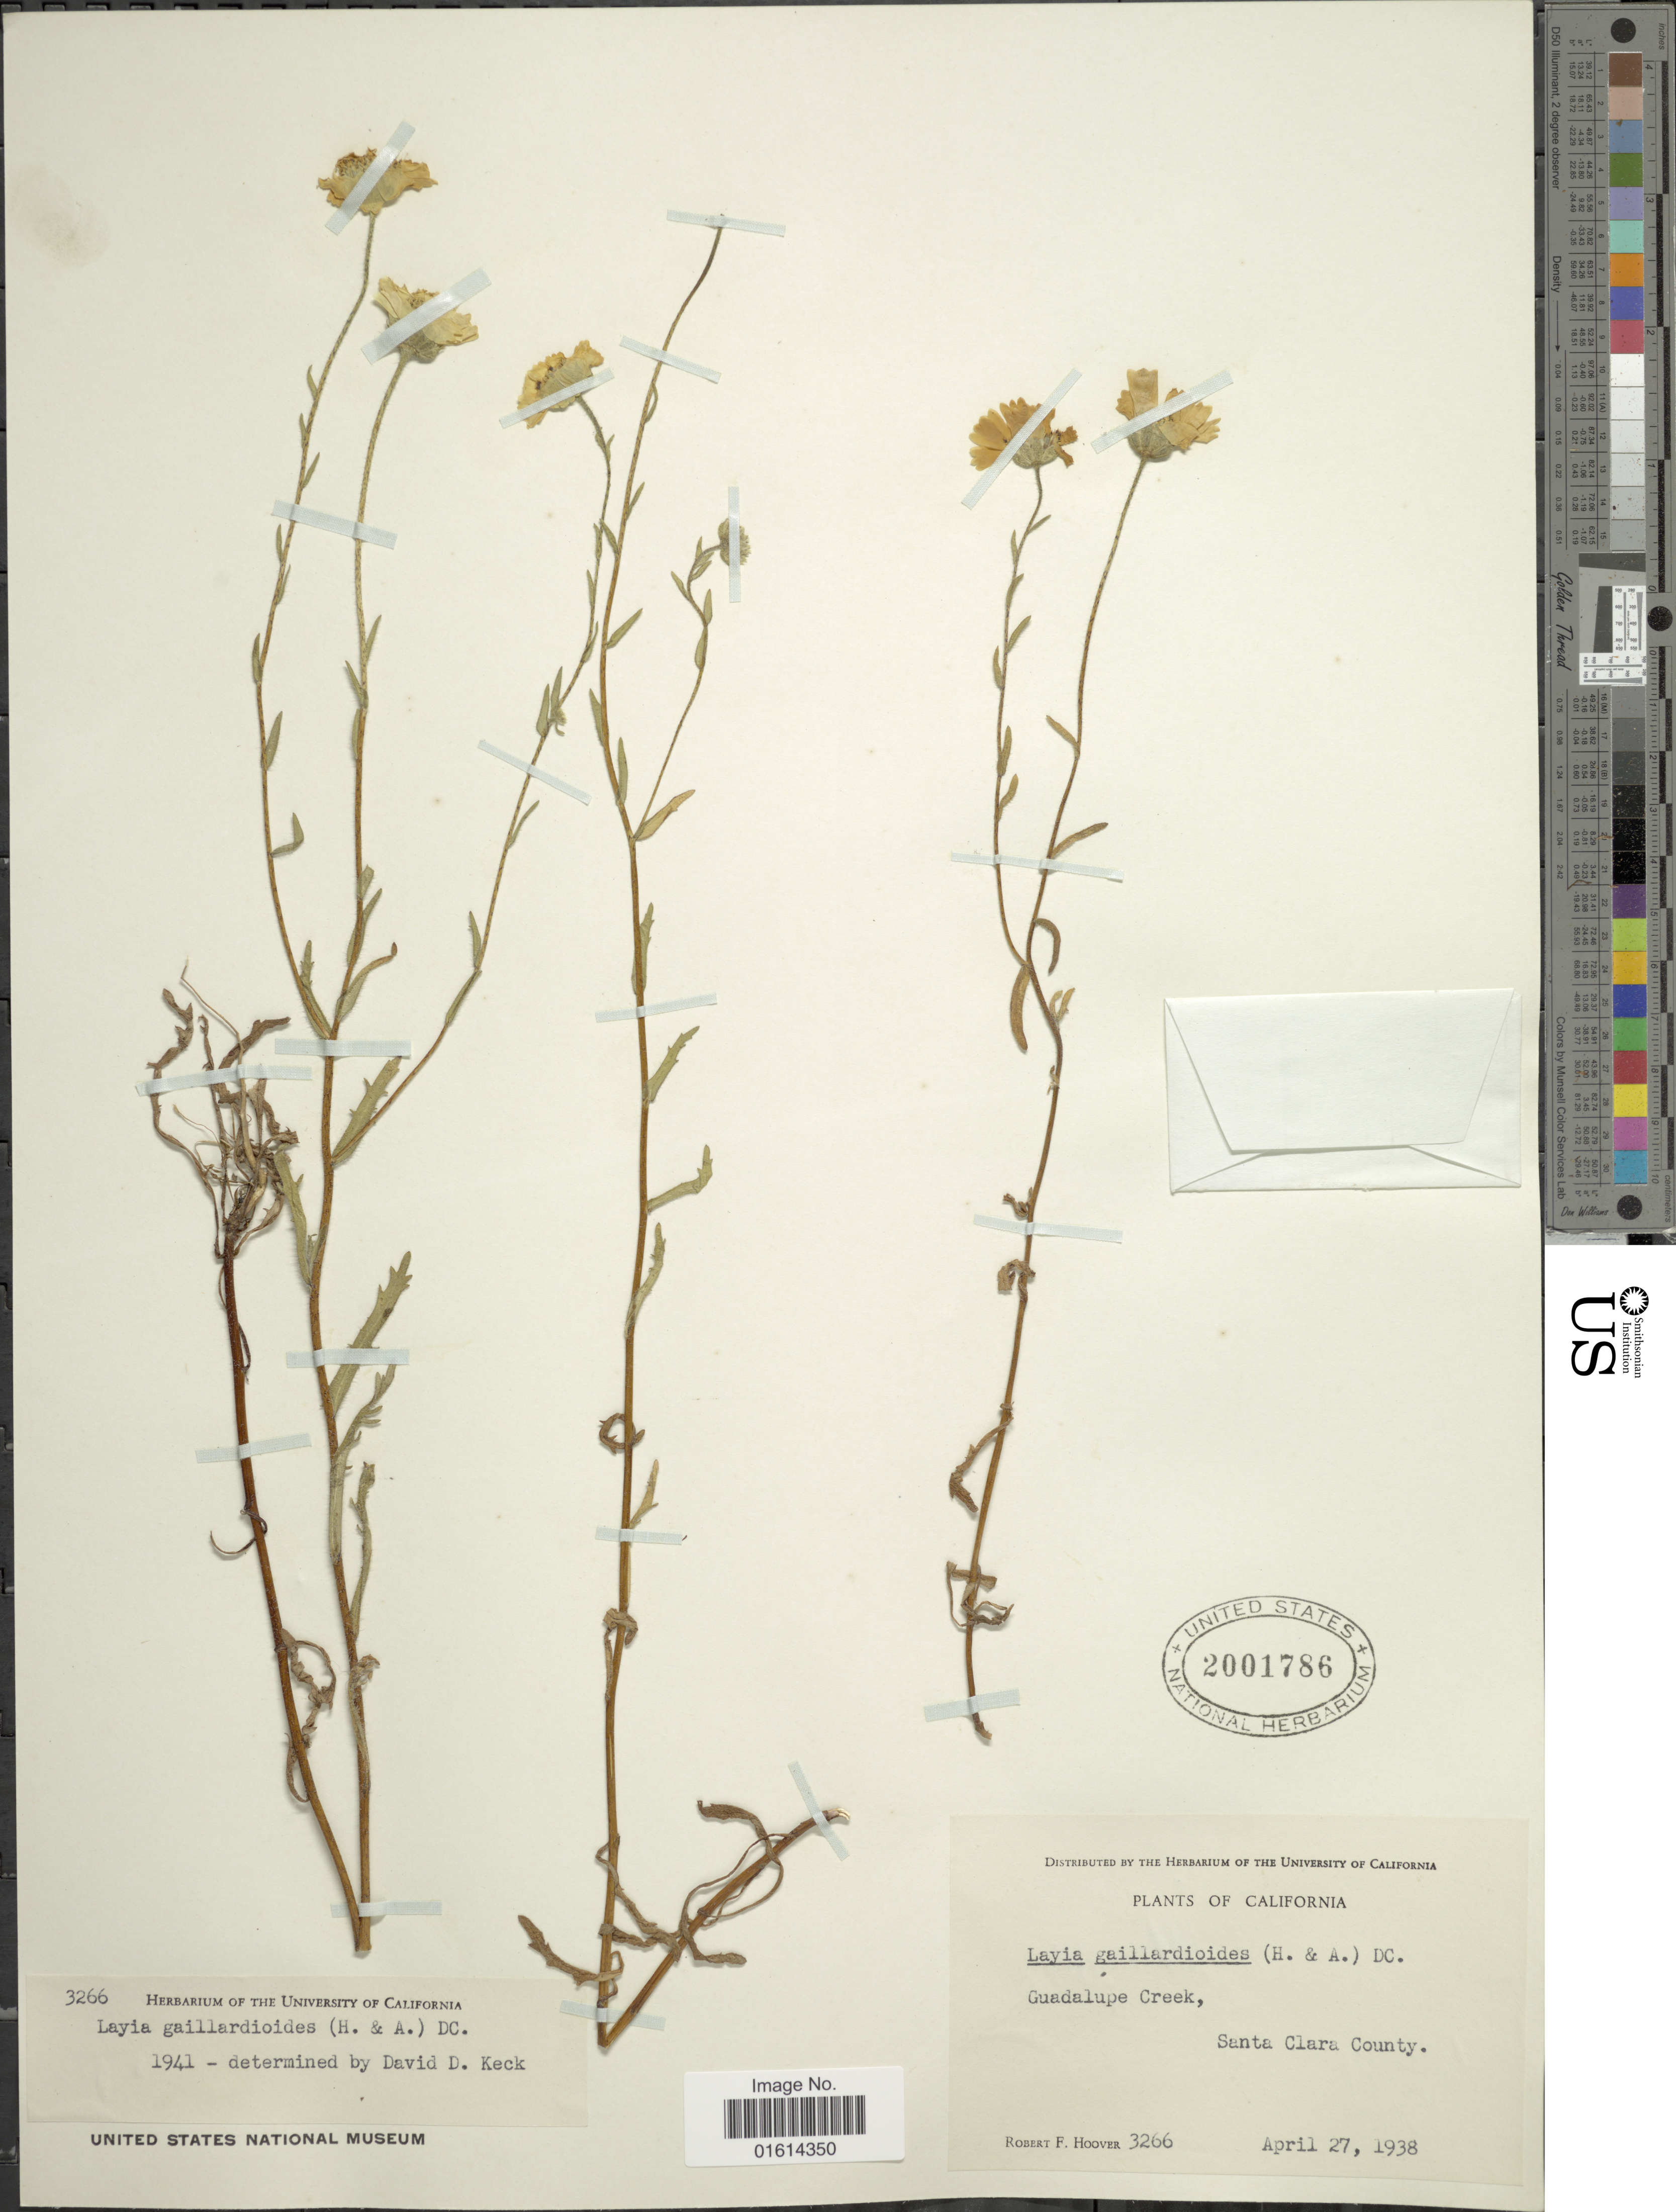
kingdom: Plantae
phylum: Tracheophyta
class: Magnoliopsida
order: Asterales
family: Asteraceae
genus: Layia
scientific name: Layia gaillardioides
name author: (Hook. & Arn.) DC.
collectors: R. F. Hoover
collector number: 3266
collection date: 1938-04-27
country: United States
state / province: California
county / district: Santa Clara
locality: Guadalupe Creek, Santa Clara County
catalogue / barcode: US 2001786